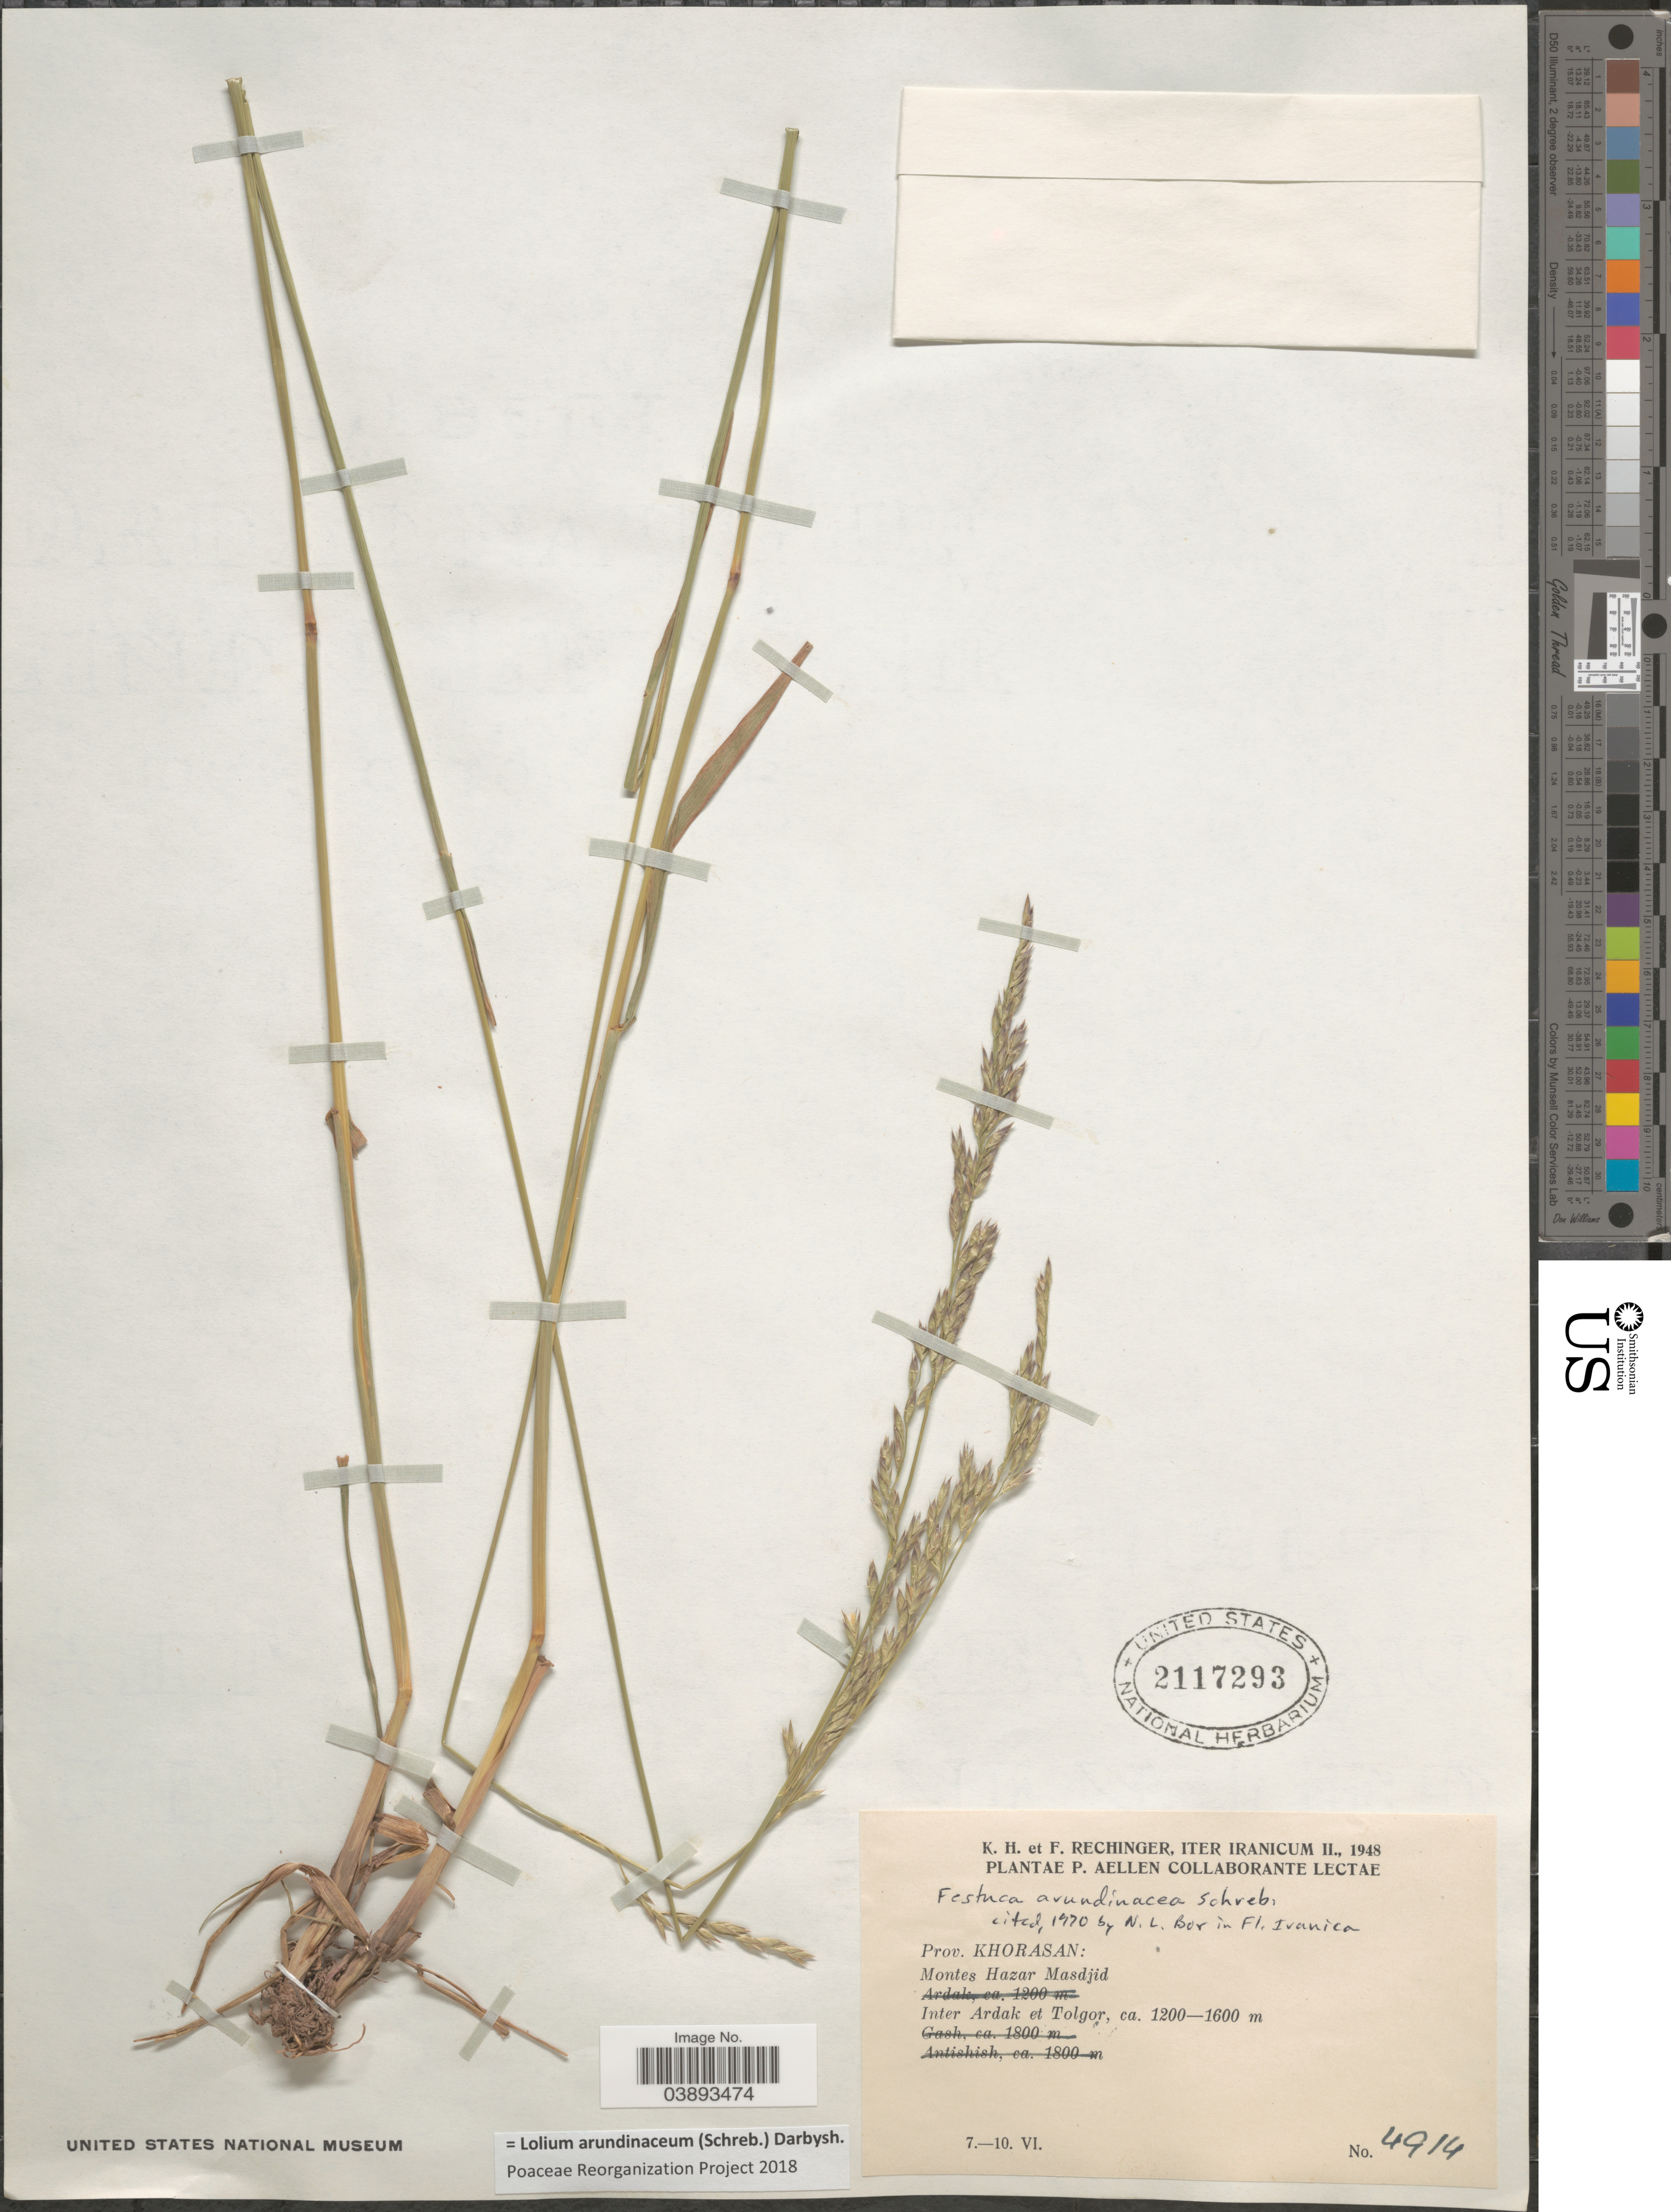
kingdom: Plantae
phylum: Tracheophyta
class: Liliopsida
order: Poales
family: Poaceae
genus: Lolium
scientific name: Lolium arundinaceum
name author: (Schreb.) Darbysh.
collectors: K. H. Rechinger & F. Rechinger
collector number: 4914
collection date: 1948-06-07/1948-06-10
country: Iran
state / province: Khorasan [obsolete]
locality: Prov. Khorasan: Montes Hazar Masdjid, Inter Ardak et Tolgor.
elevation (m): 1200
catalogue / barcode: US 2117293